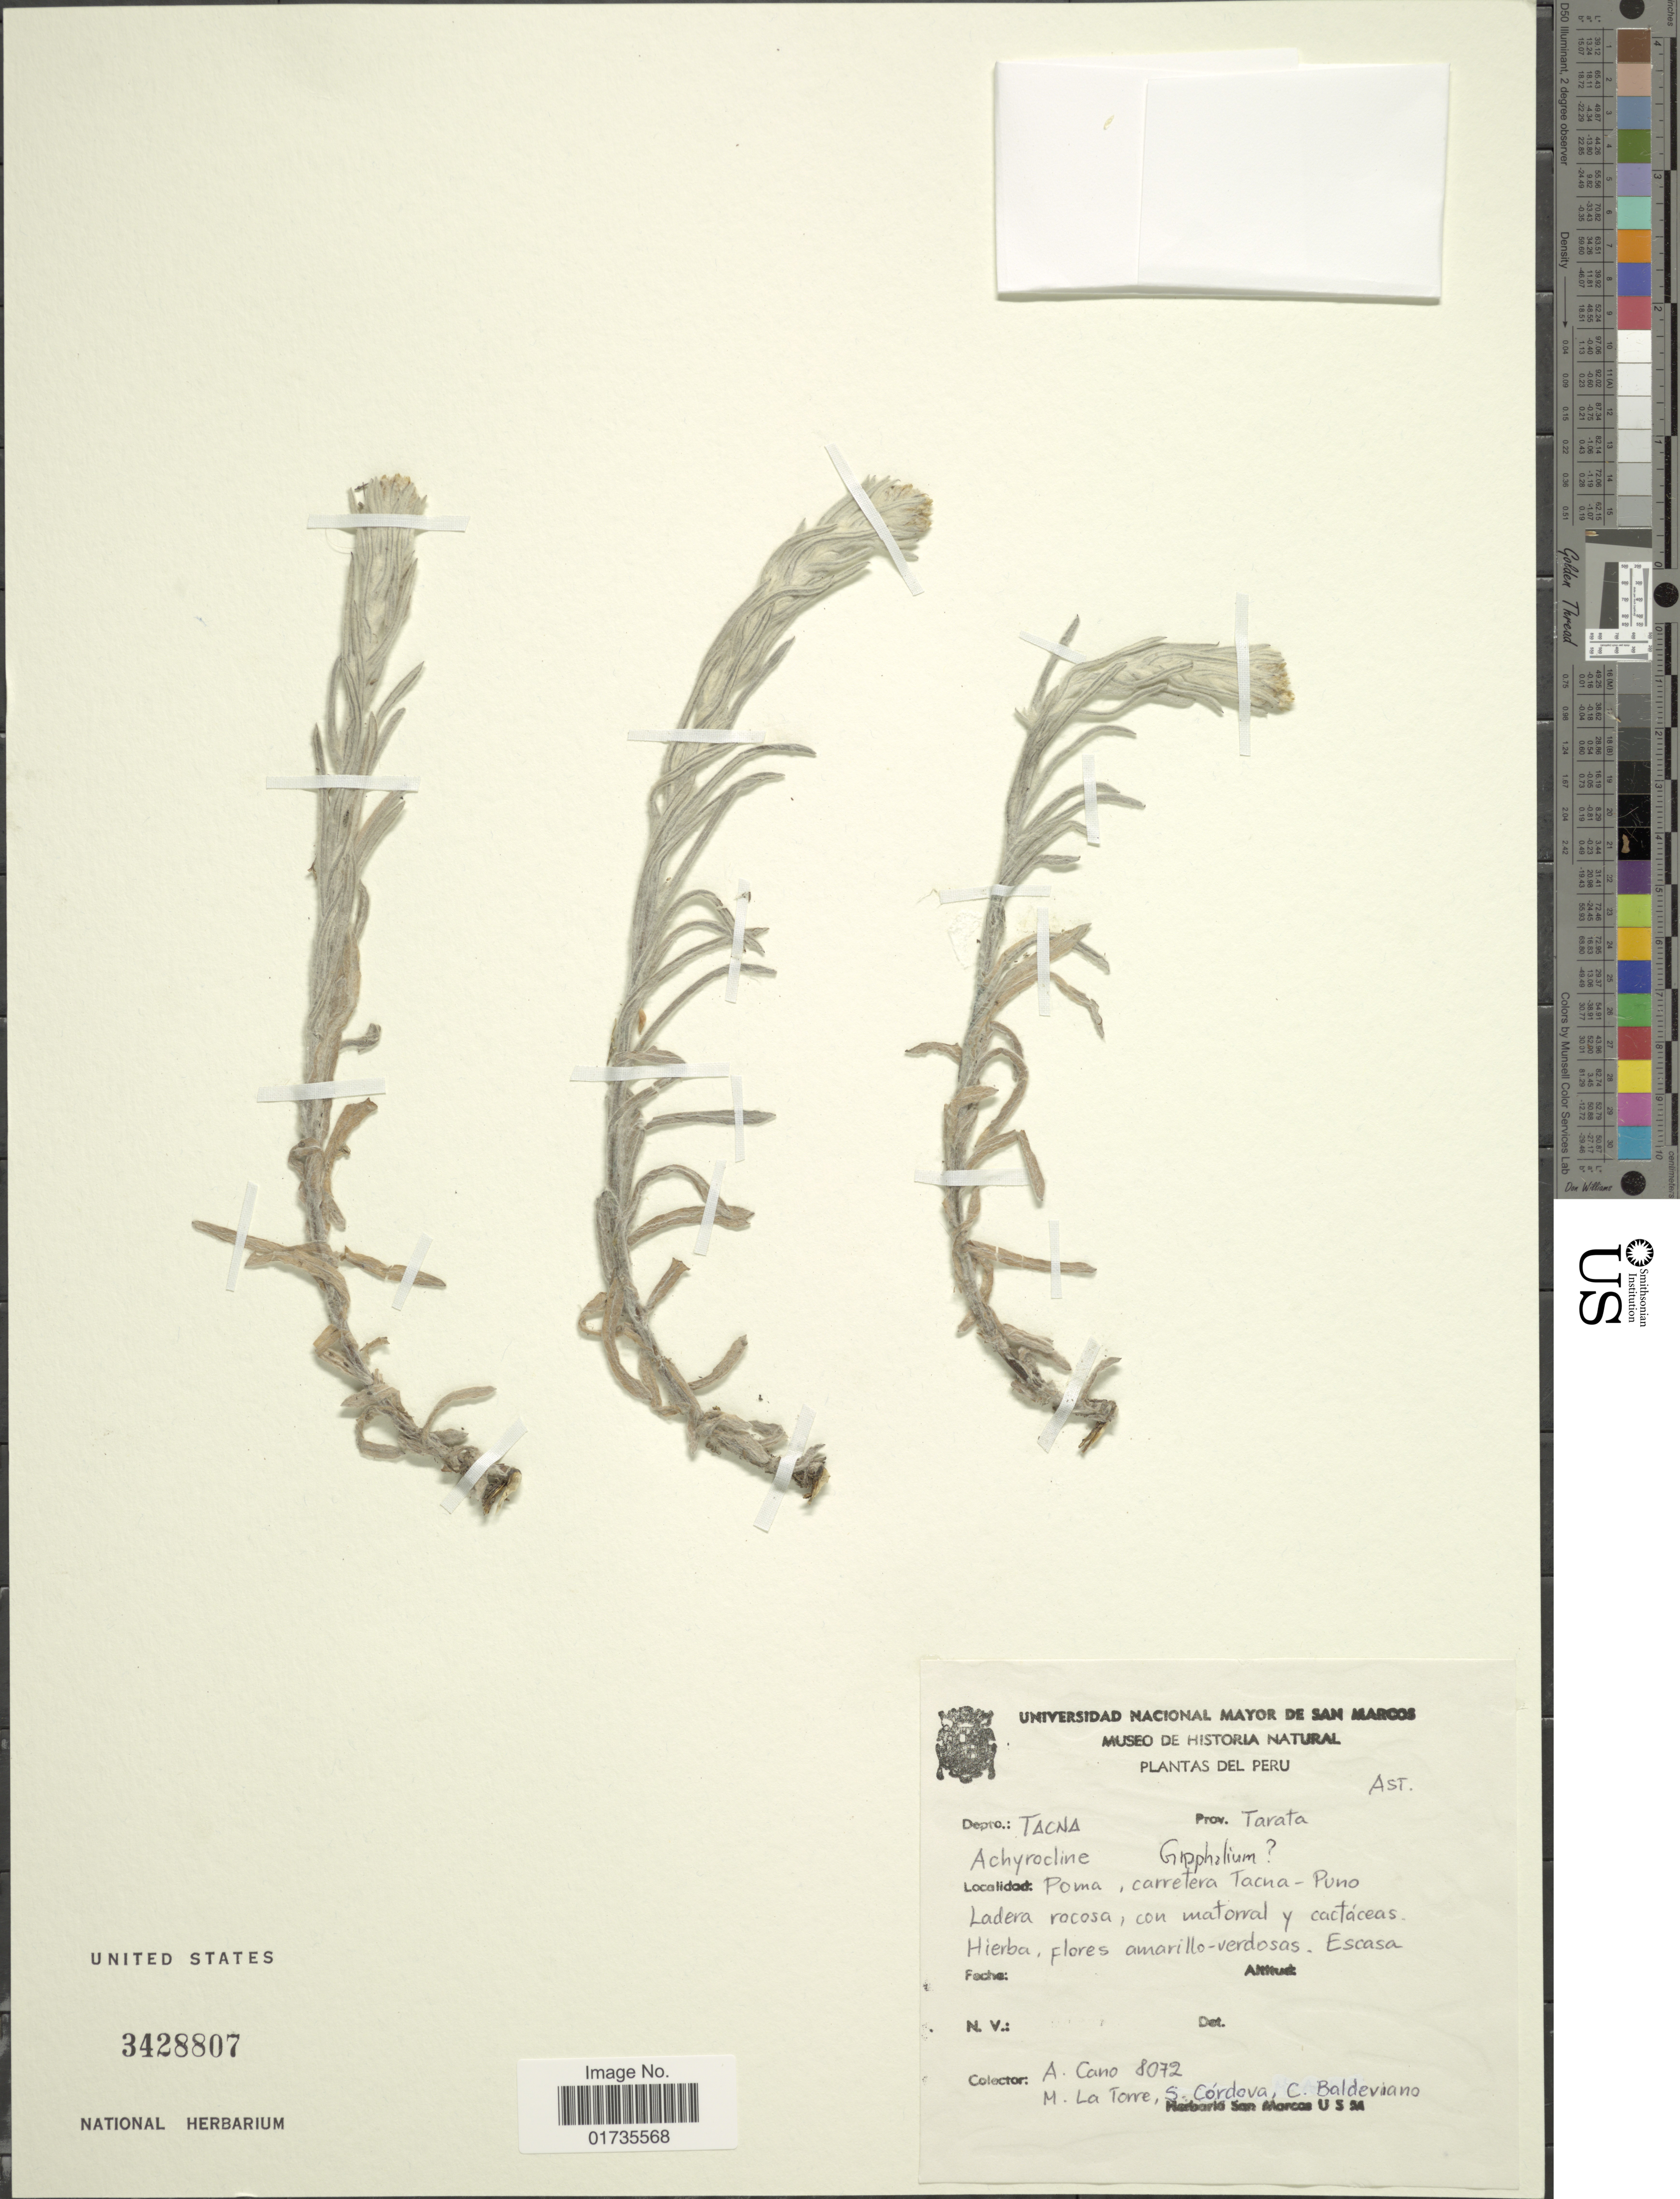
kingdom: Plantae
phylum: Tracheophyta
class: Magnoliopsida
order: Asterales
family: Asteraceae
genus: Achyrocline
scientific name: Achyrocline madioides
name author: (Kunth) Meyen & Walp.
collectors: A. Cano, M. La Torre, S. Cordova & C. Baldeviano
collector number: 8072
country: Peru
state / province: Tacna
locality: Peru. Depto.: Tacna. Prov. Tarata. Poma, carretera Tacna-Puno.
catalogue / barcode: US 3428807